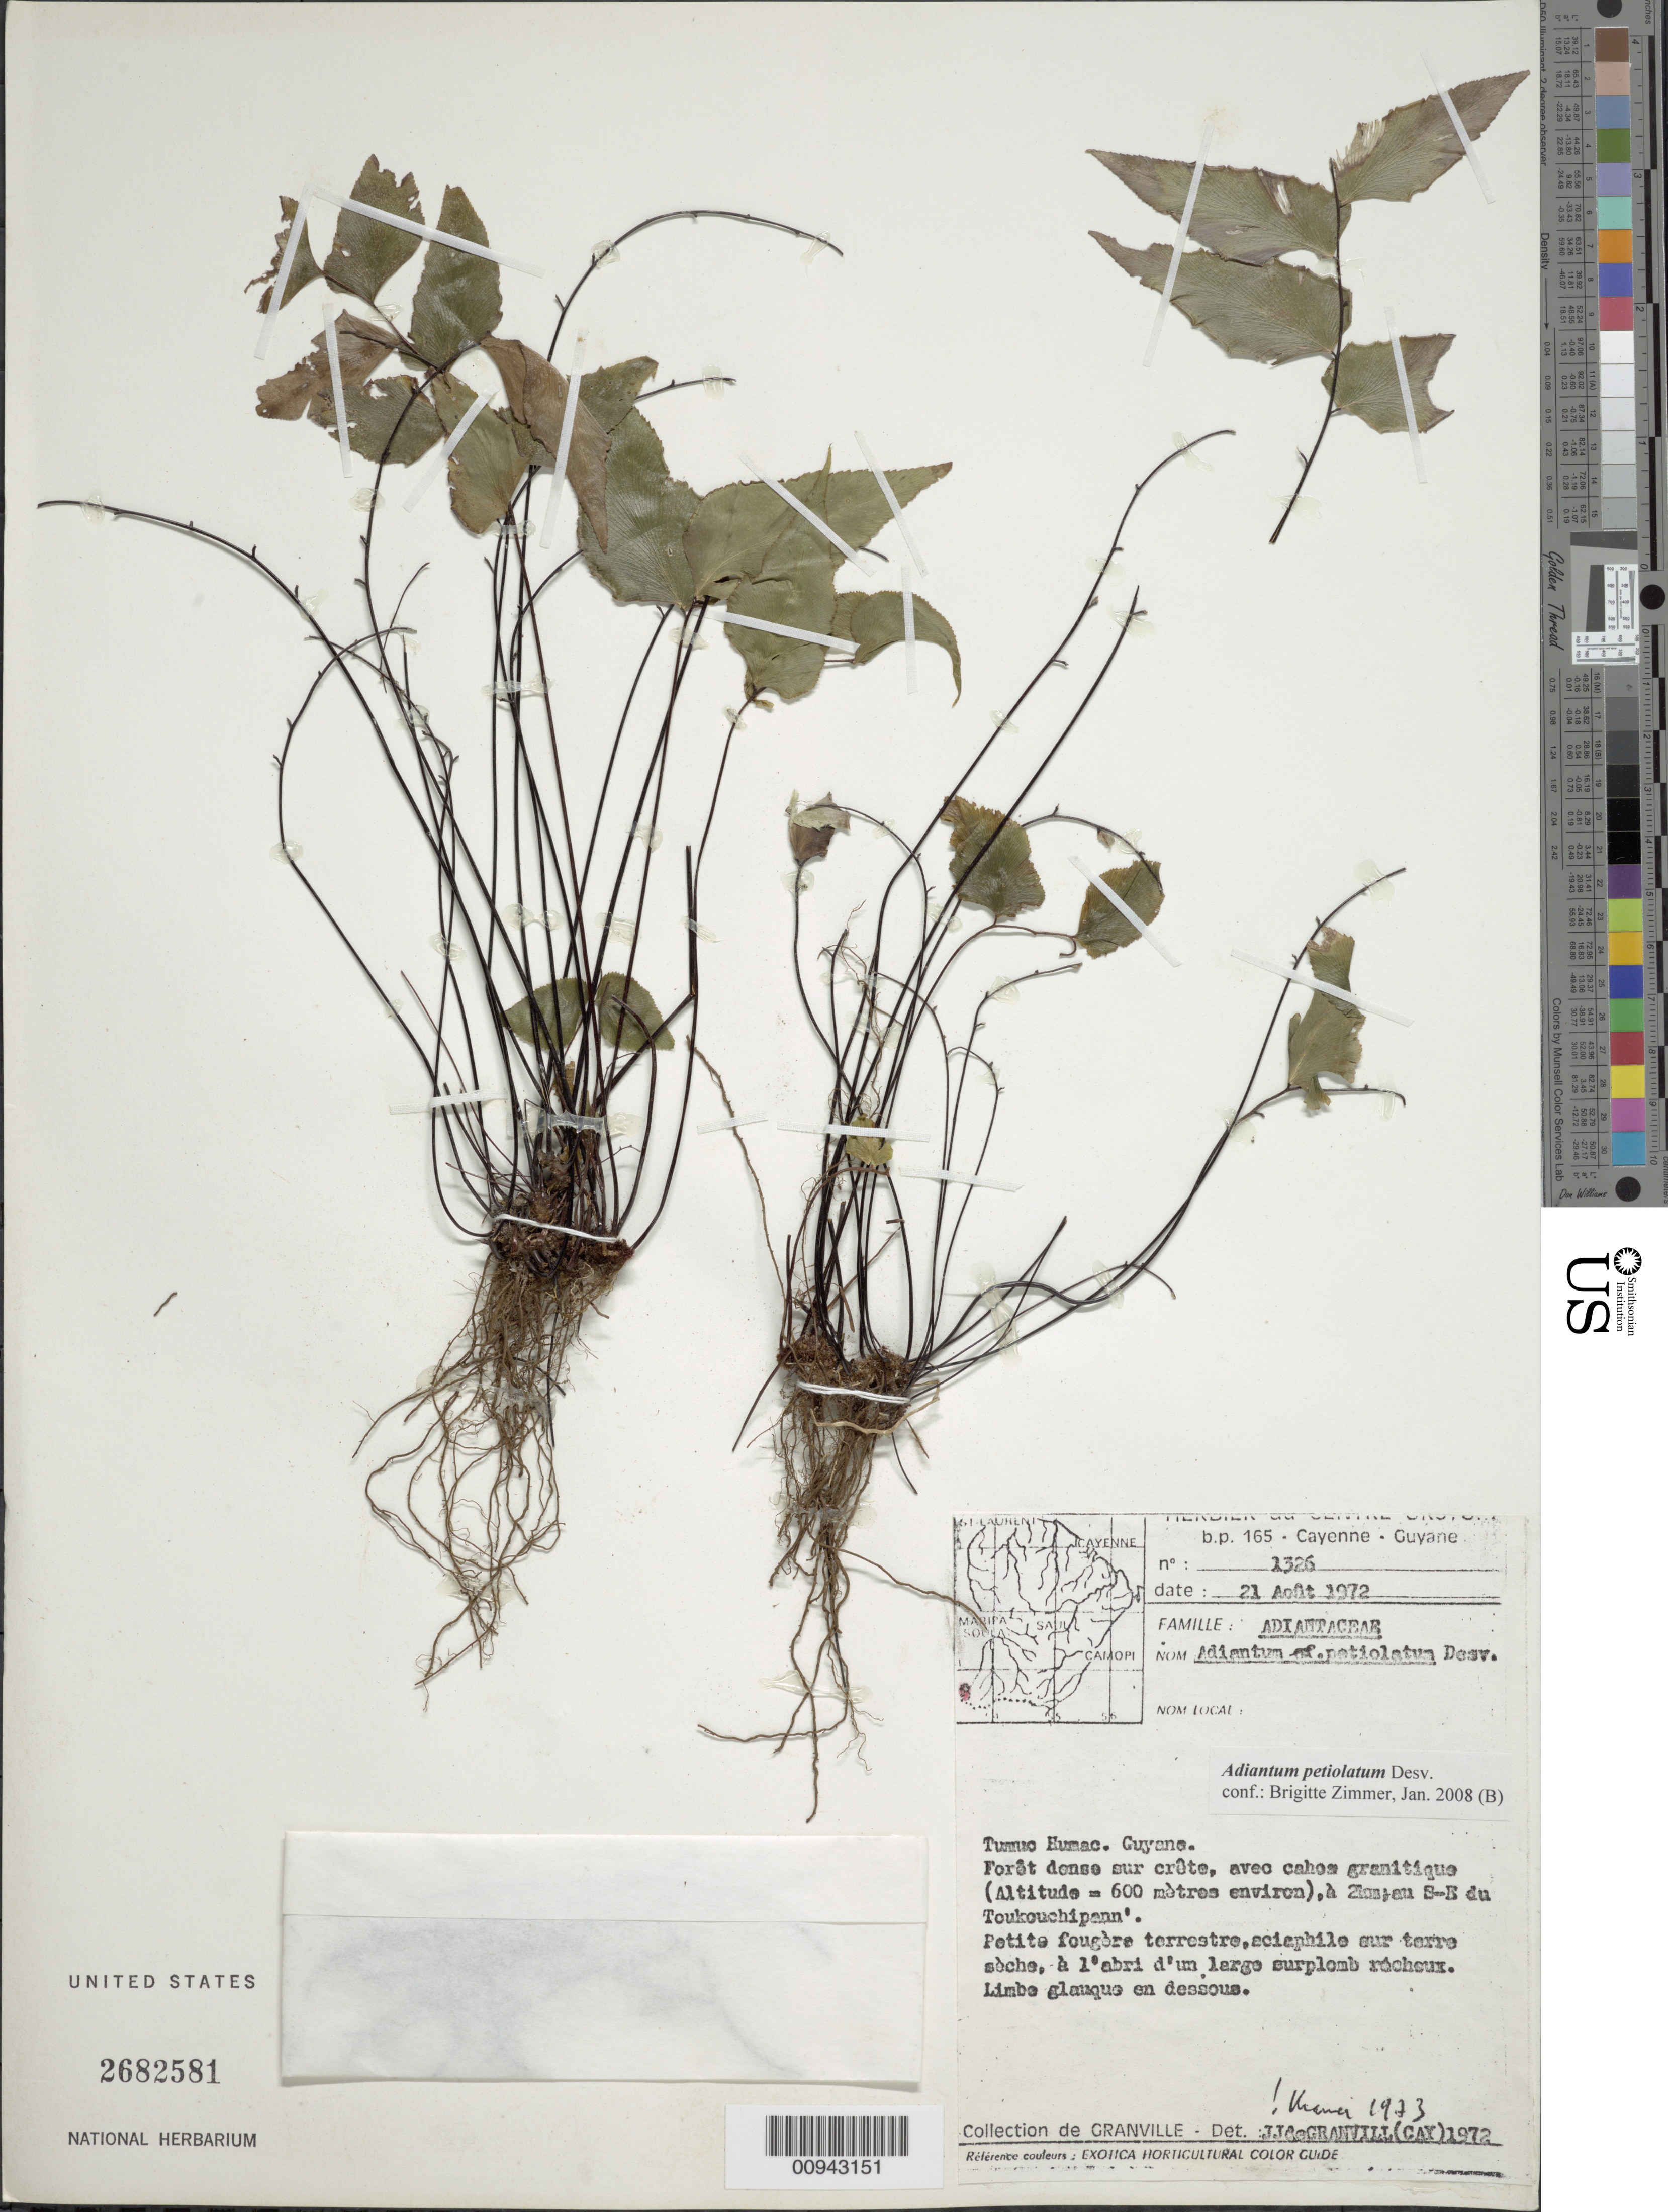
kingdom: Plantae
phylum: Tracheophyta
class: Polypodiopsida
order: Polypodiales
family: Pteridaceae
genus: Adiantum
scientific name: Adiantum petiolatum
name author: Desv.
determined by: Zimmer, B.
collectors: J.-J. de Granville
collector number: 1326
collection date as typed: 21-Aug-72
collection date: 1972-08-21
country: French Guiana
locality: Tumuc-Humac, Brazil-French Guiana Frontier, 2 km SE of Toukouchipann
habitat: Foret dense sur crete; sciaphile sur terre seche, a l'abri d'un large surplomb socheux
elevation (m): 600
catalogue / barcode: US 2682581